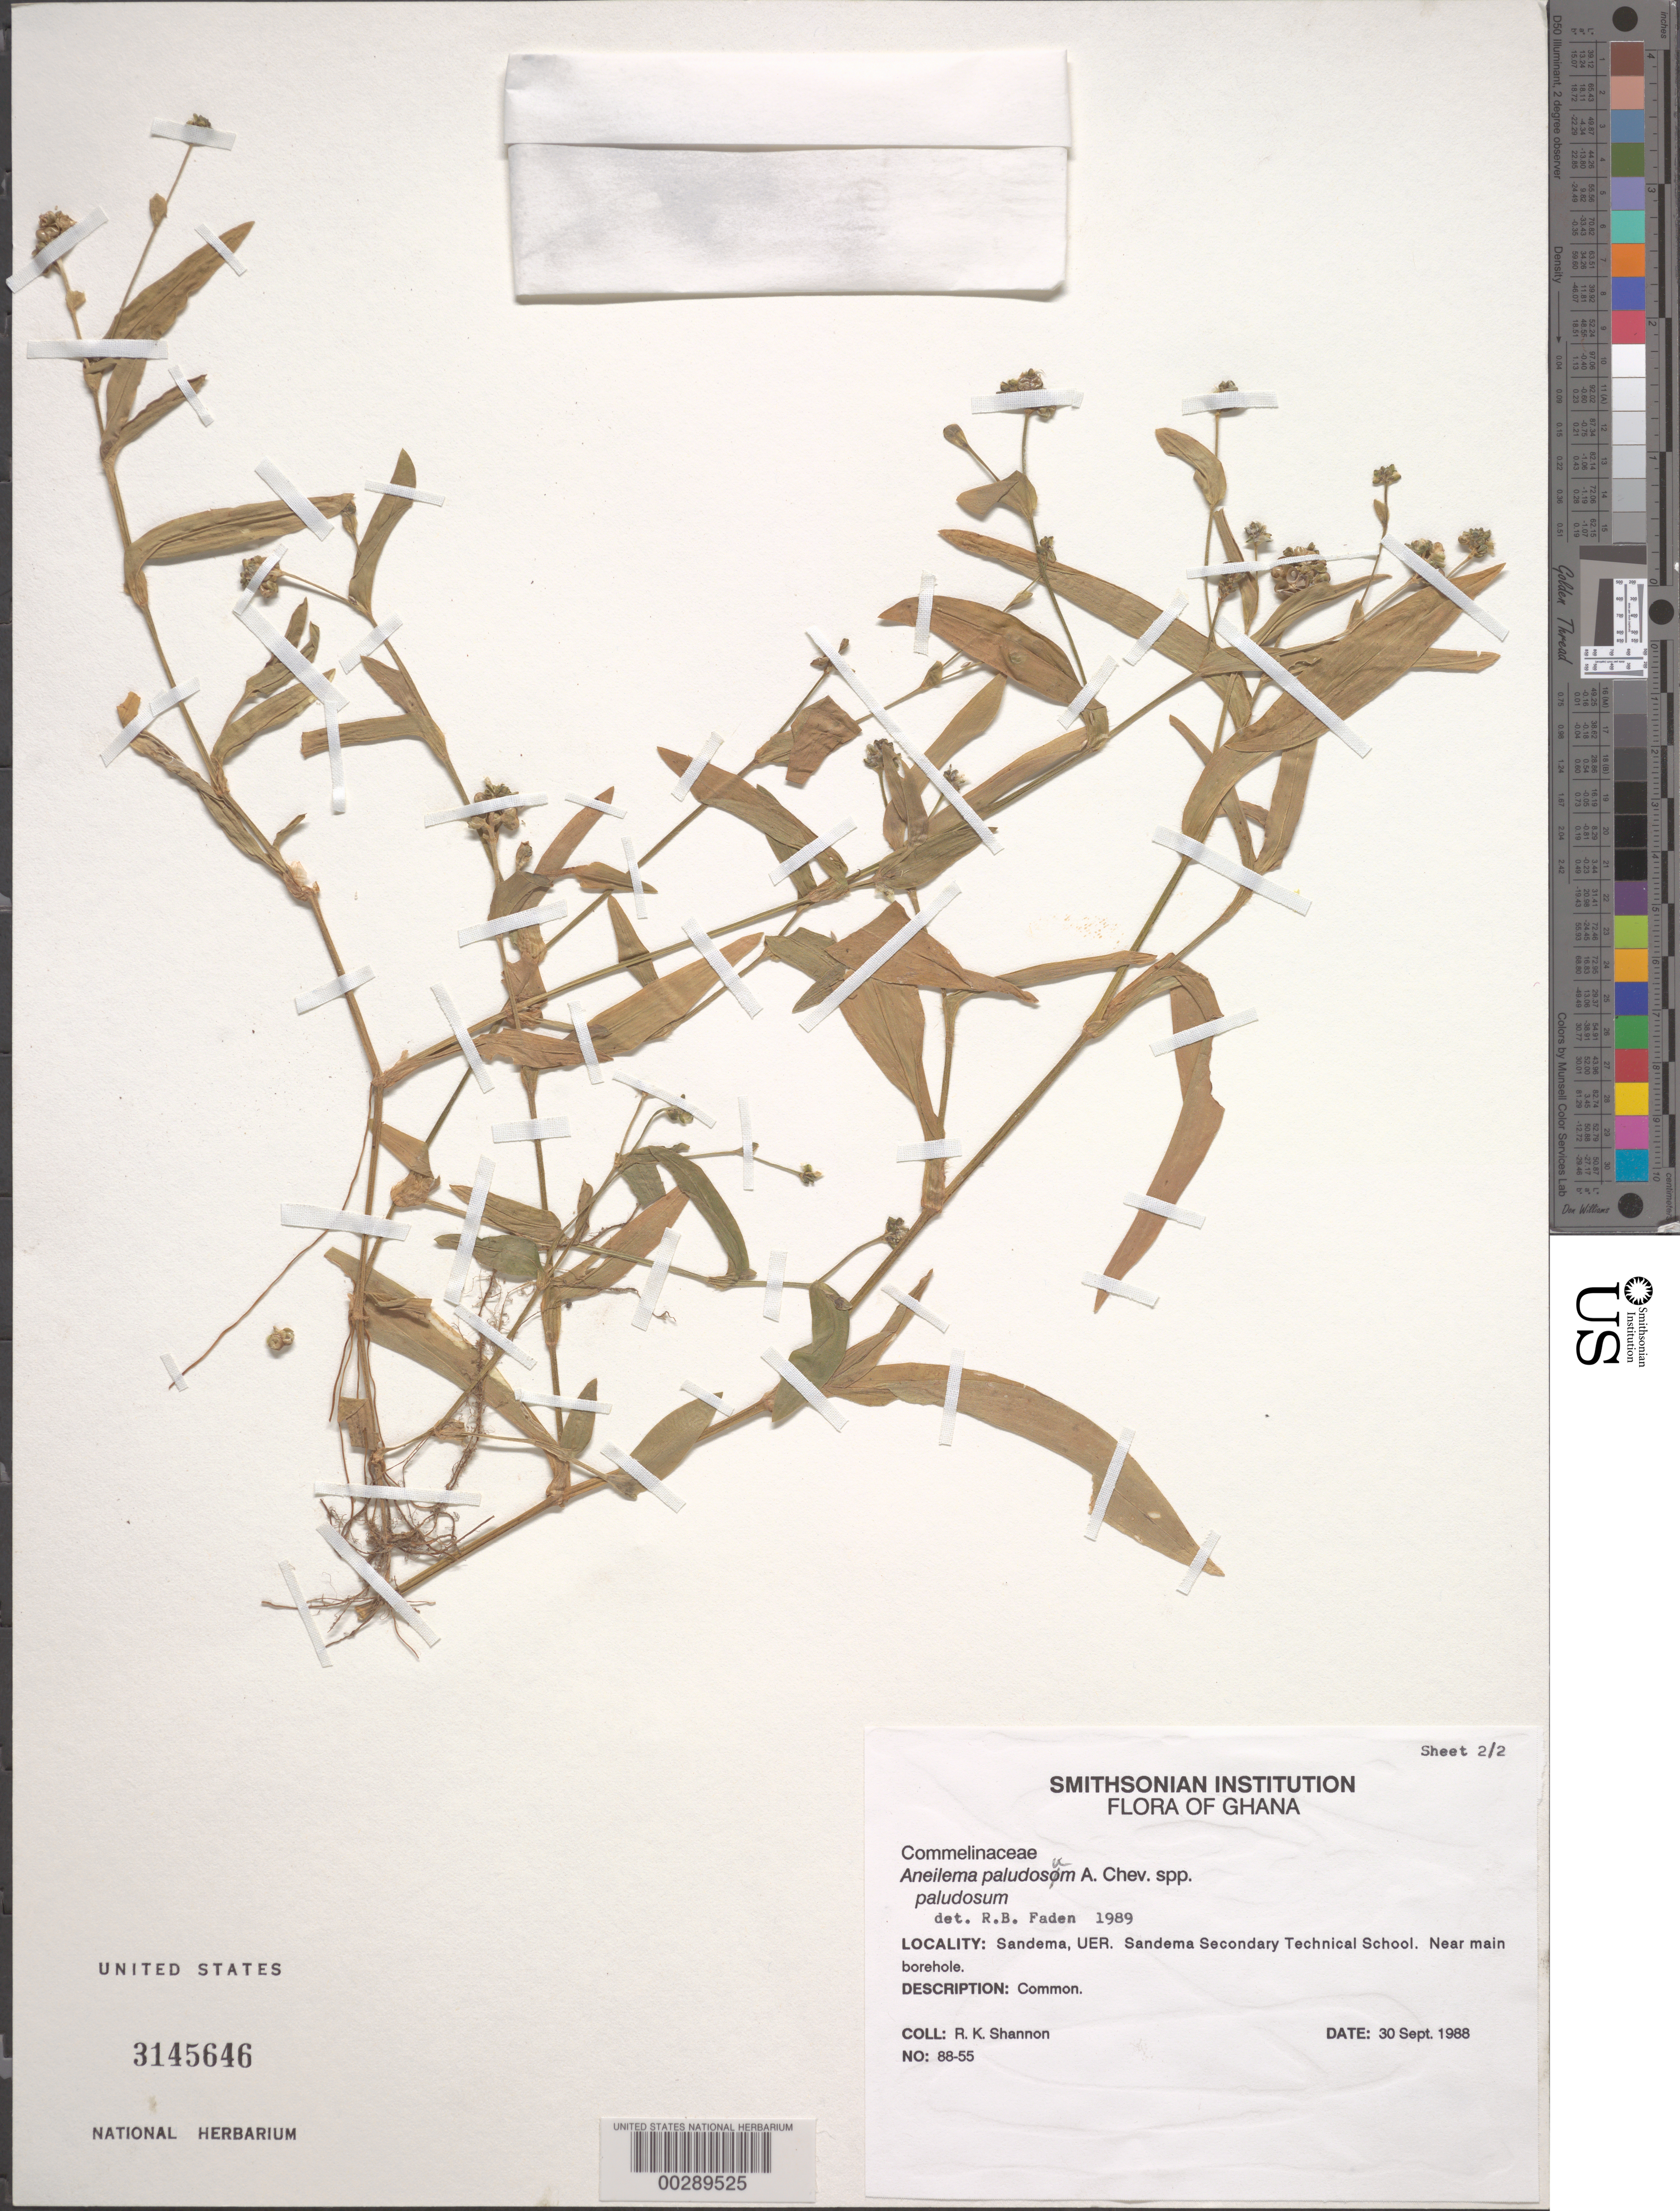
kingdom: Plantae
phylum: Tracheophyta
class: Liliopsida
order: Commelinales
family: Commelinaceae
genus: Aneilema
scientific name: Aneilema paludosum subsp. paludosum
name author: A. Chev.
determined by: Faden, Robert B., (US), Smithsonian Institution - National Museum of Natural History (UNITED STATES)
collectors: R. Shannon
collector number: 88-55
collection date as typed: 30 Sep 1988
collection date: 1988-09-30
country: Ghana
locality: Sandema, uer. sandema secondary technical school.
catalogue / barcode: US 3145646